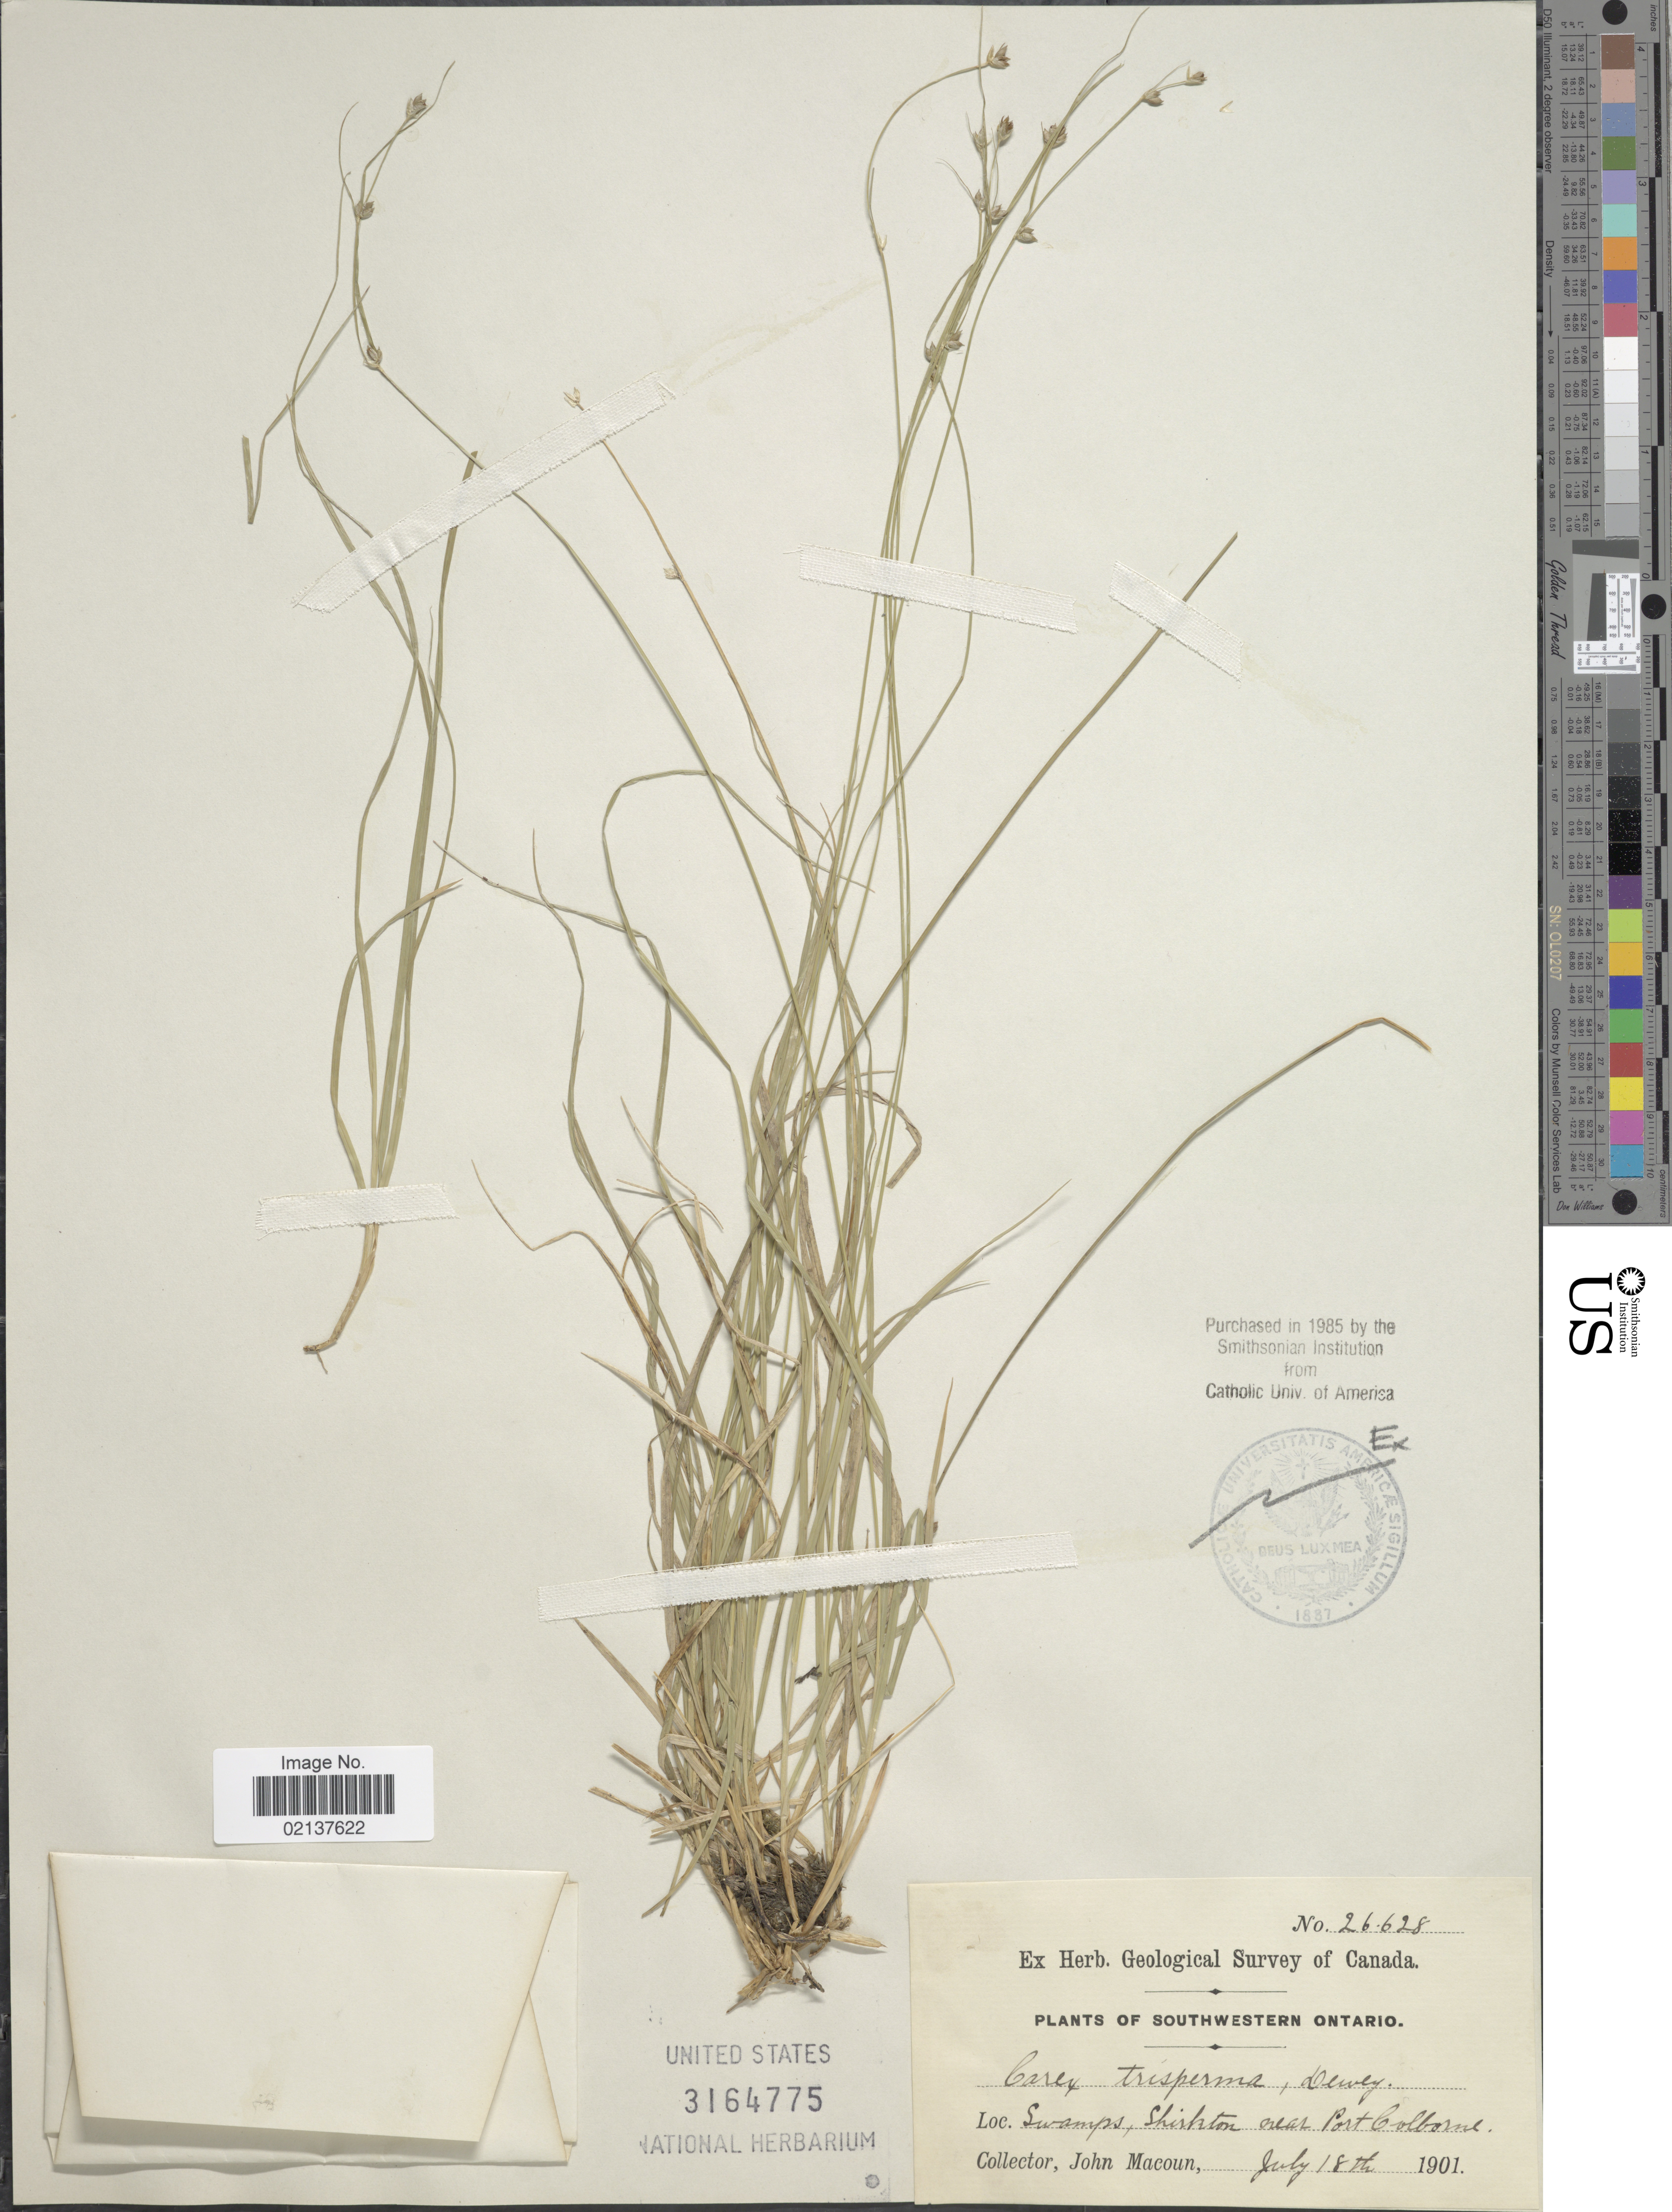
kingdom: Plantae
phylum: Tracheophyta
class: Liliopsida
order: Poales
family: Cyperaceae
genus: Carex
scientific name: Carex trisperma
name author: Dewey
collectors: J. Macoun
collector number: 26628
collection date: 1901-07-18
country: Canada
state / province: Ontario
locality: Southwestern Ontario, Shirkton near Port Colborne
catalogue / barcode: US 3164775